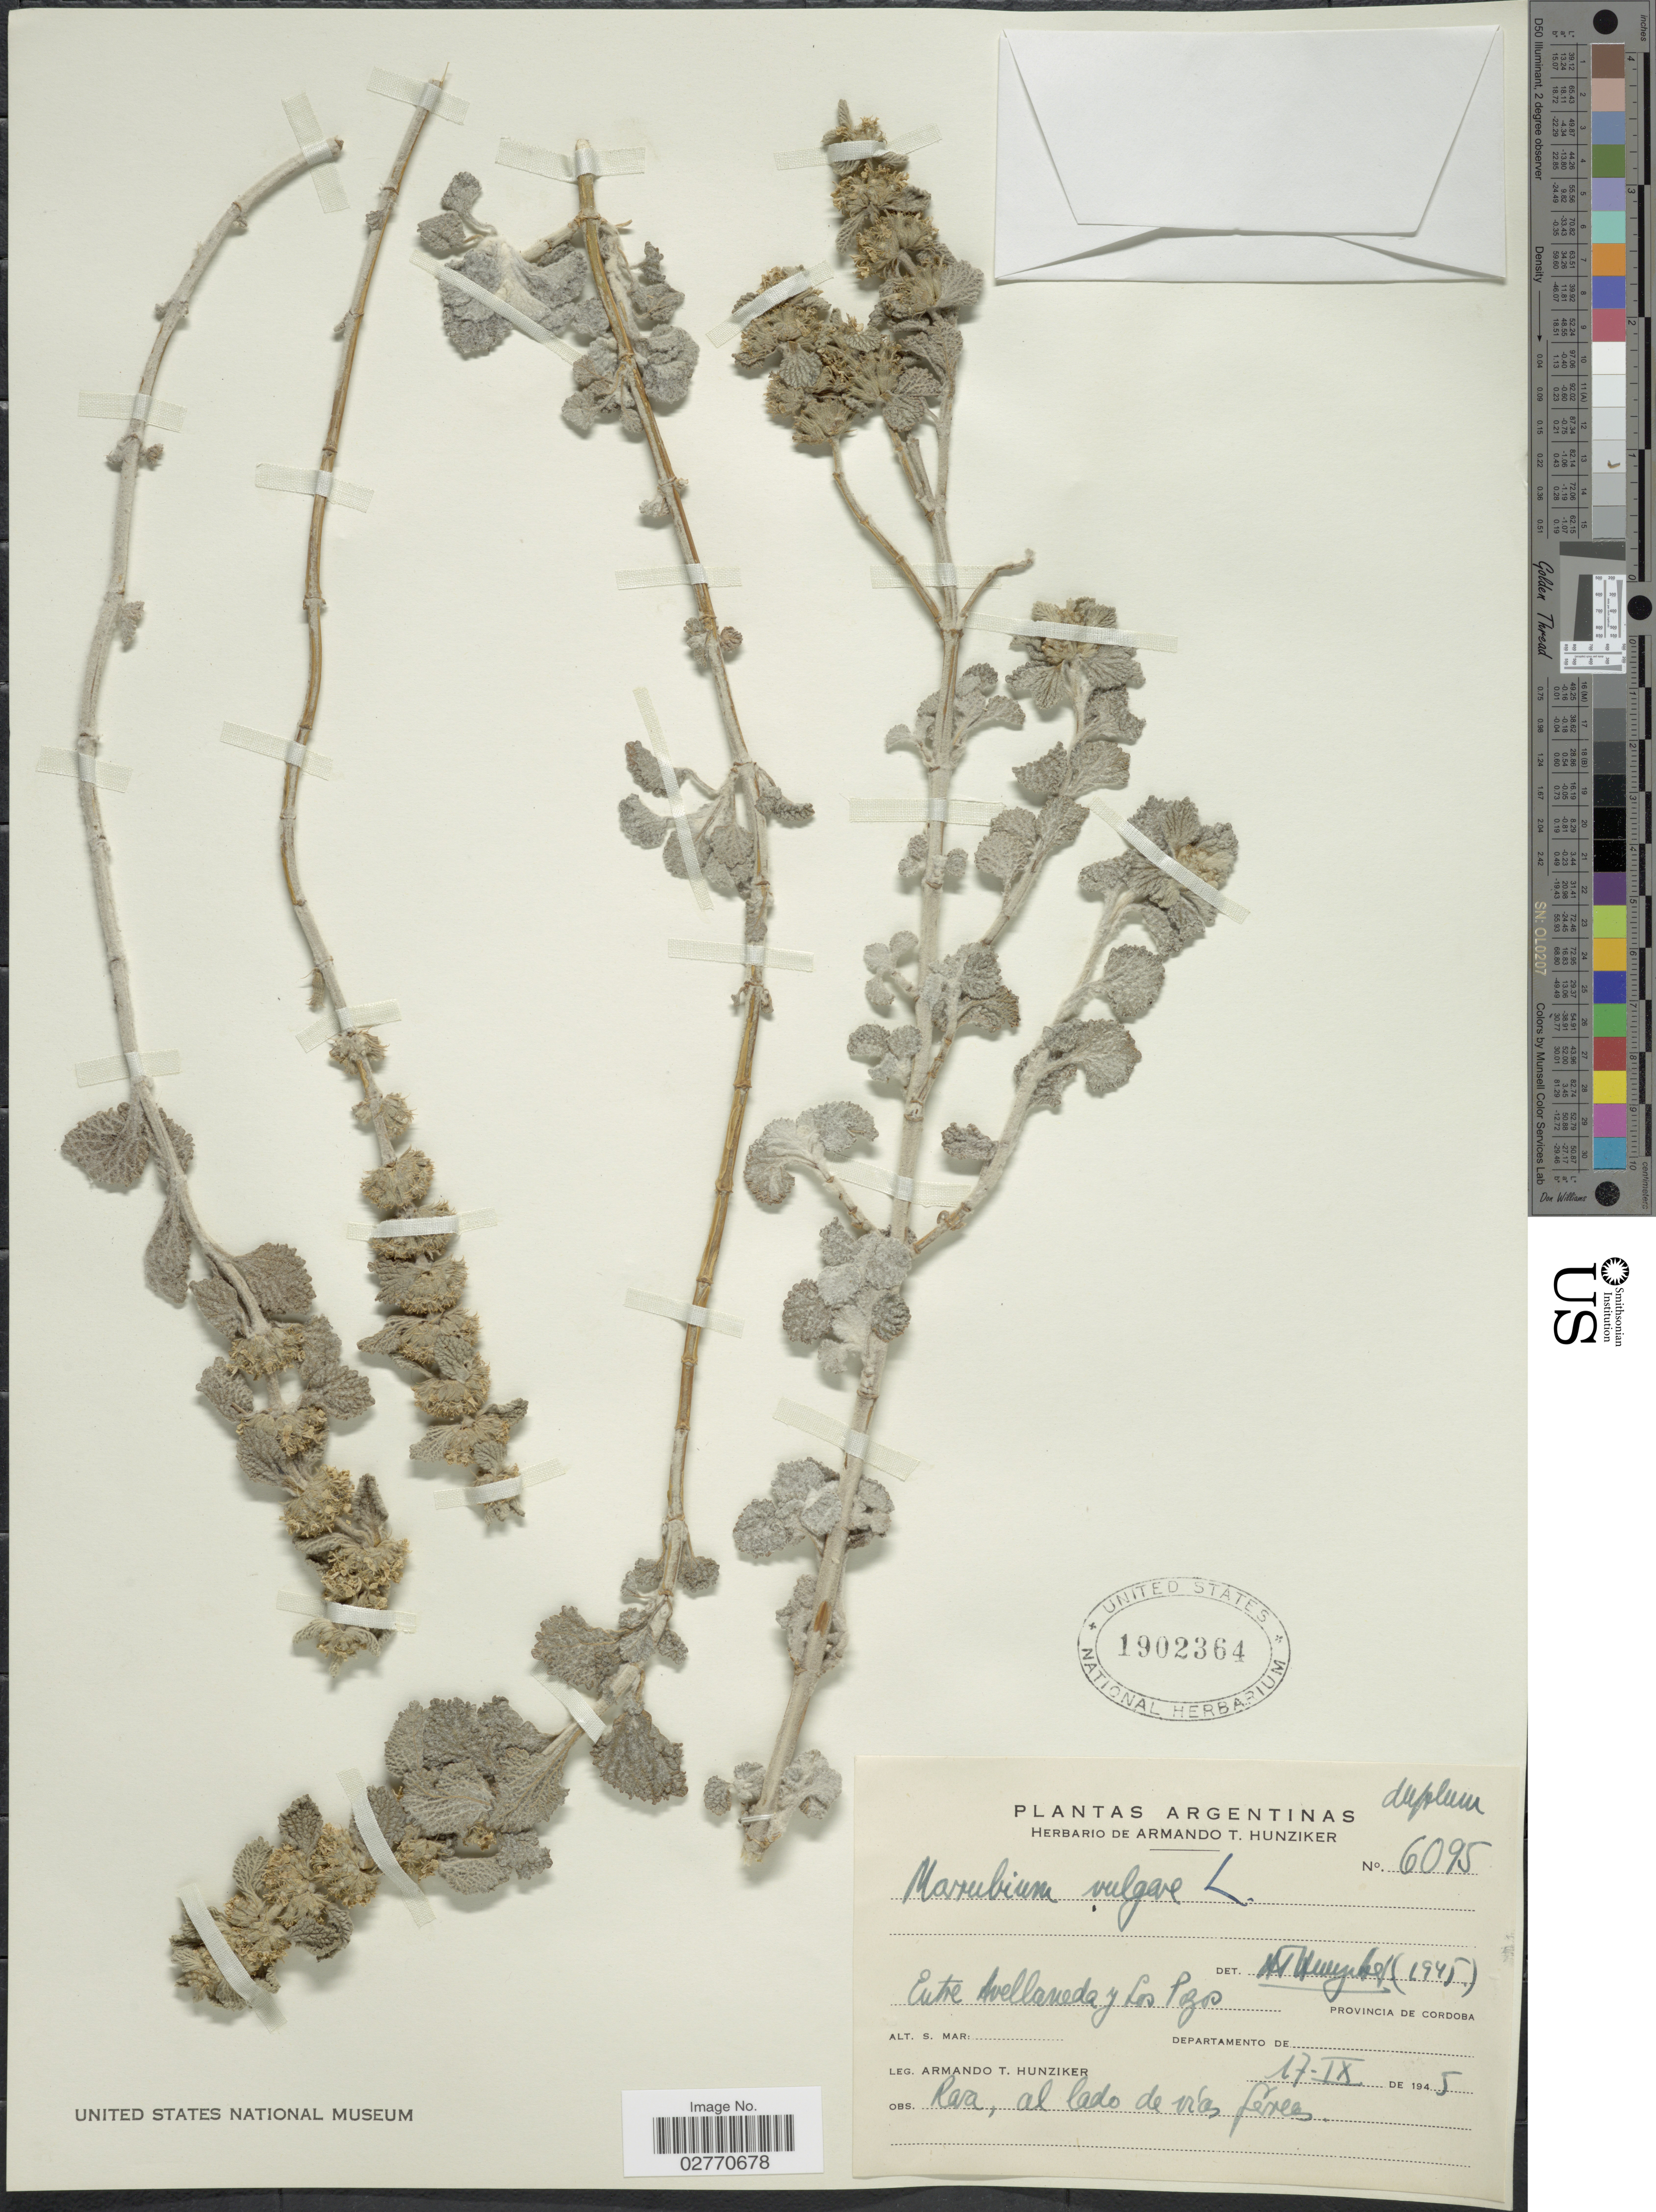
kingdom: Plantae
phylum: Tracheophyta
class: Magnoliopsida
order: Lamiales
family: Lamiaceae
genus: Marrubium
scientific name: Marrubium vulgare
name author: L.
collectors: A. T. Hunziker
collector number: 6095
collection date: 1945-09-17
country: Argentina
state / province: Cordoba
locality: Entre Avellaneda y Los Pozos.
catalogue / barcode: US 1902364